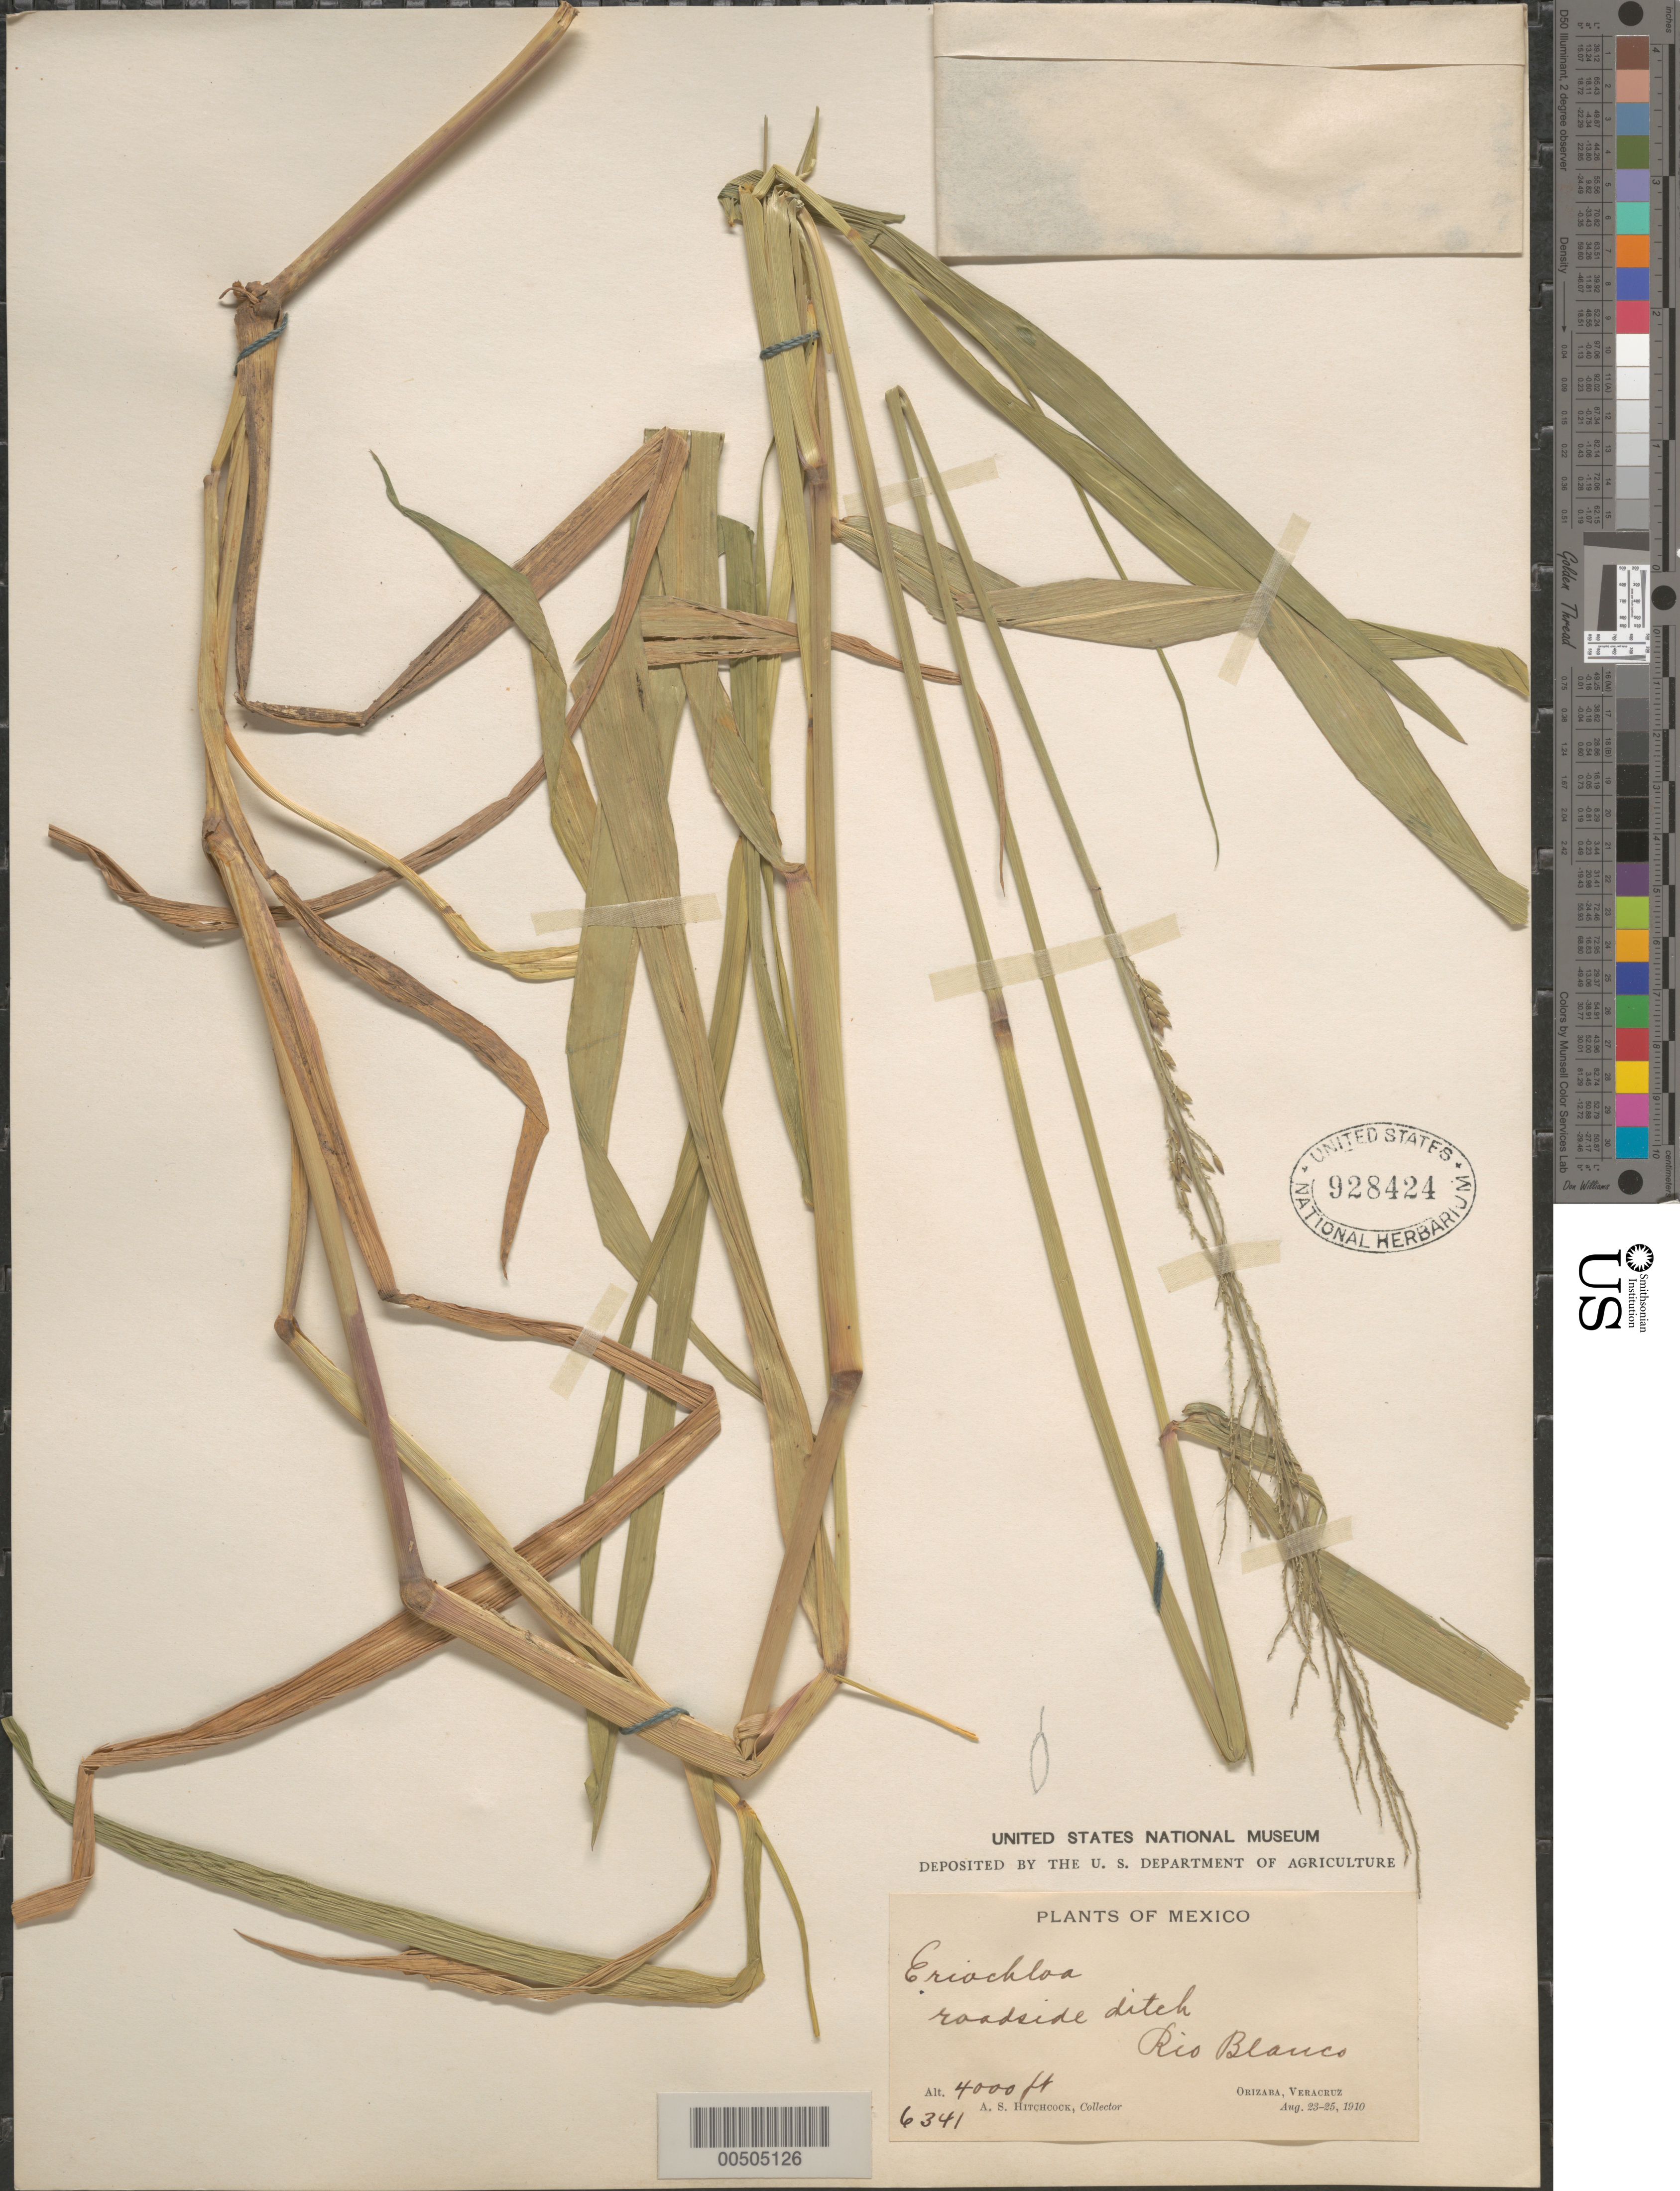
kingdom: Plantae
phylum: Tracheophyta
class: Liliopsida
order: Poales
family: Poaceae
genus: Eriochloa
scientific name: Eriochloa punctata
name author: (L.) Desv. ex Ham.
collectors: A. S. Hitchcock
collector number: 6341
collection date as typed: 23 Aug 1910 to 25 Aug 1910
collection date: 1910-08-23/1910-08-25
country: Mexico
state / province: Veracruz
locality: Orizaba, Rio Blanco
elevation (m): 1219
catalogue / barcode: US 928424